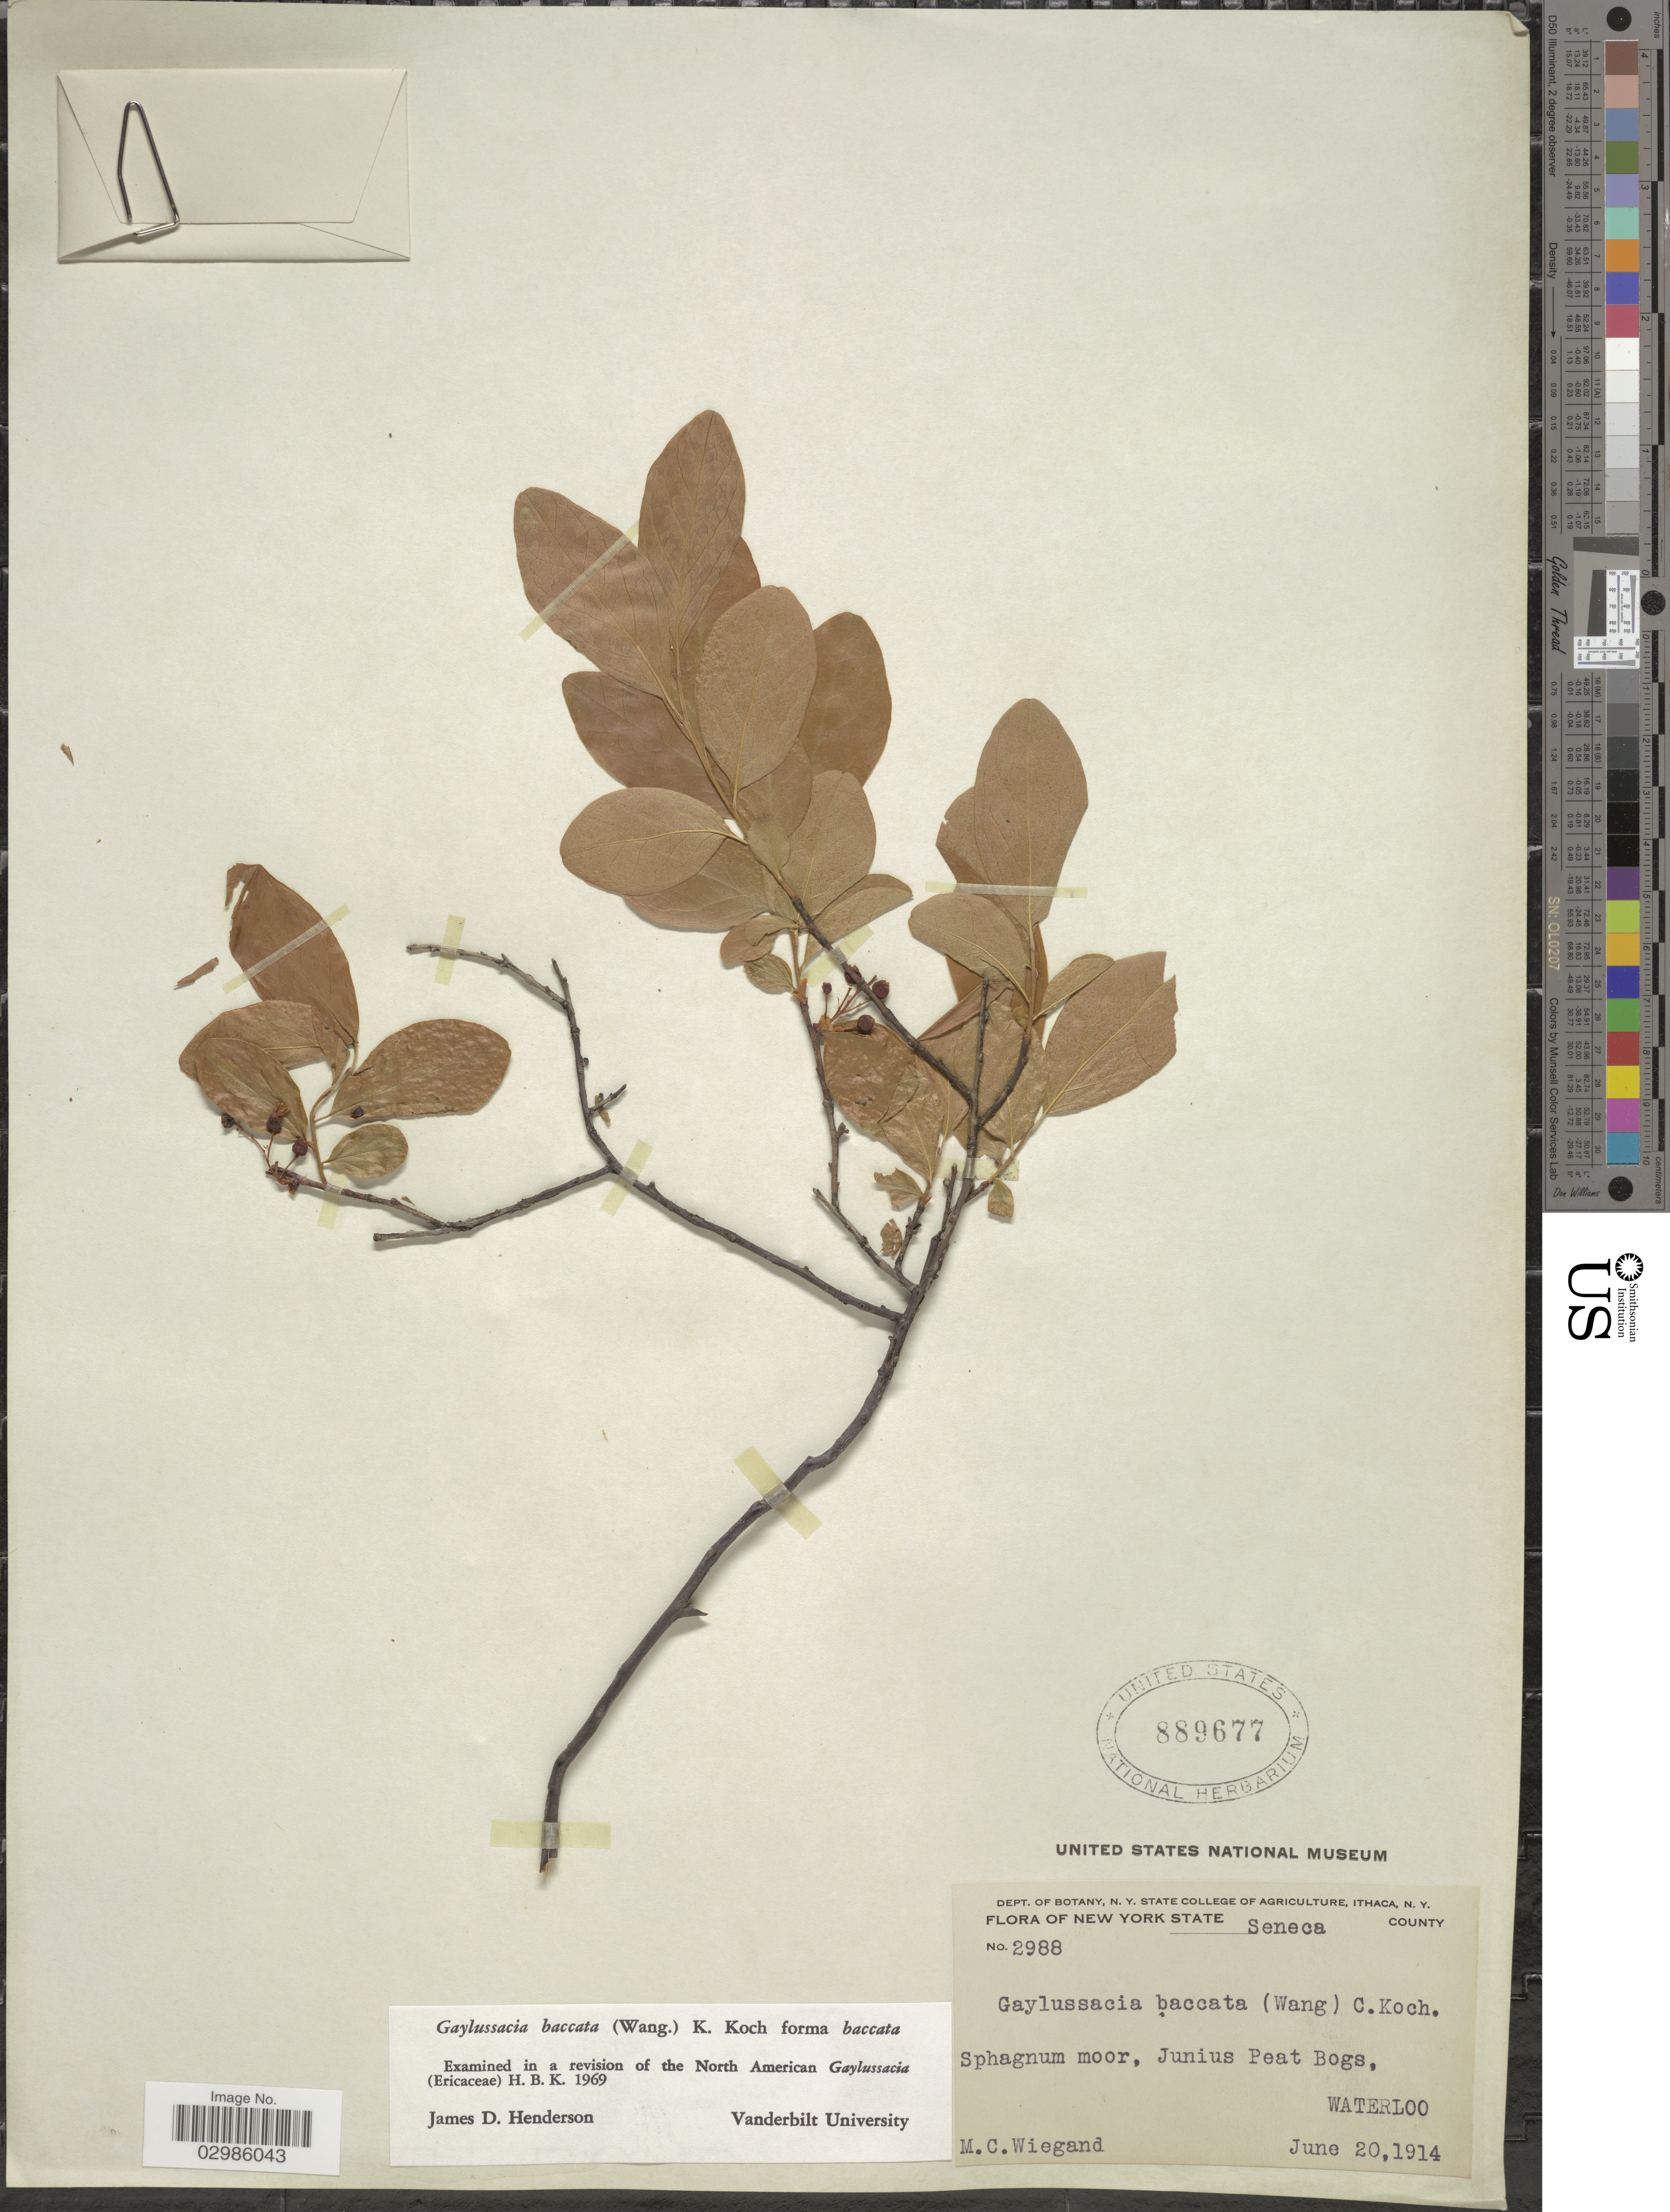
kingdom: Plantae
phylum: Tracheophyta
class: Magnoliopsida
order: Ericales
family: Ericaceae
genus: Gaylussacia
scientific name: Gaylussacia baccata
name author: (Wangenh.) K. Koch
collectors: M. Wiegand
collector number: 2988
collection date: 1914-06-20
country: United States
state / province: New York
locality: Seneca County. Sphagnum moor, Junius Peat Bogs, Waterloo.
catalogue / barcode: US 889677